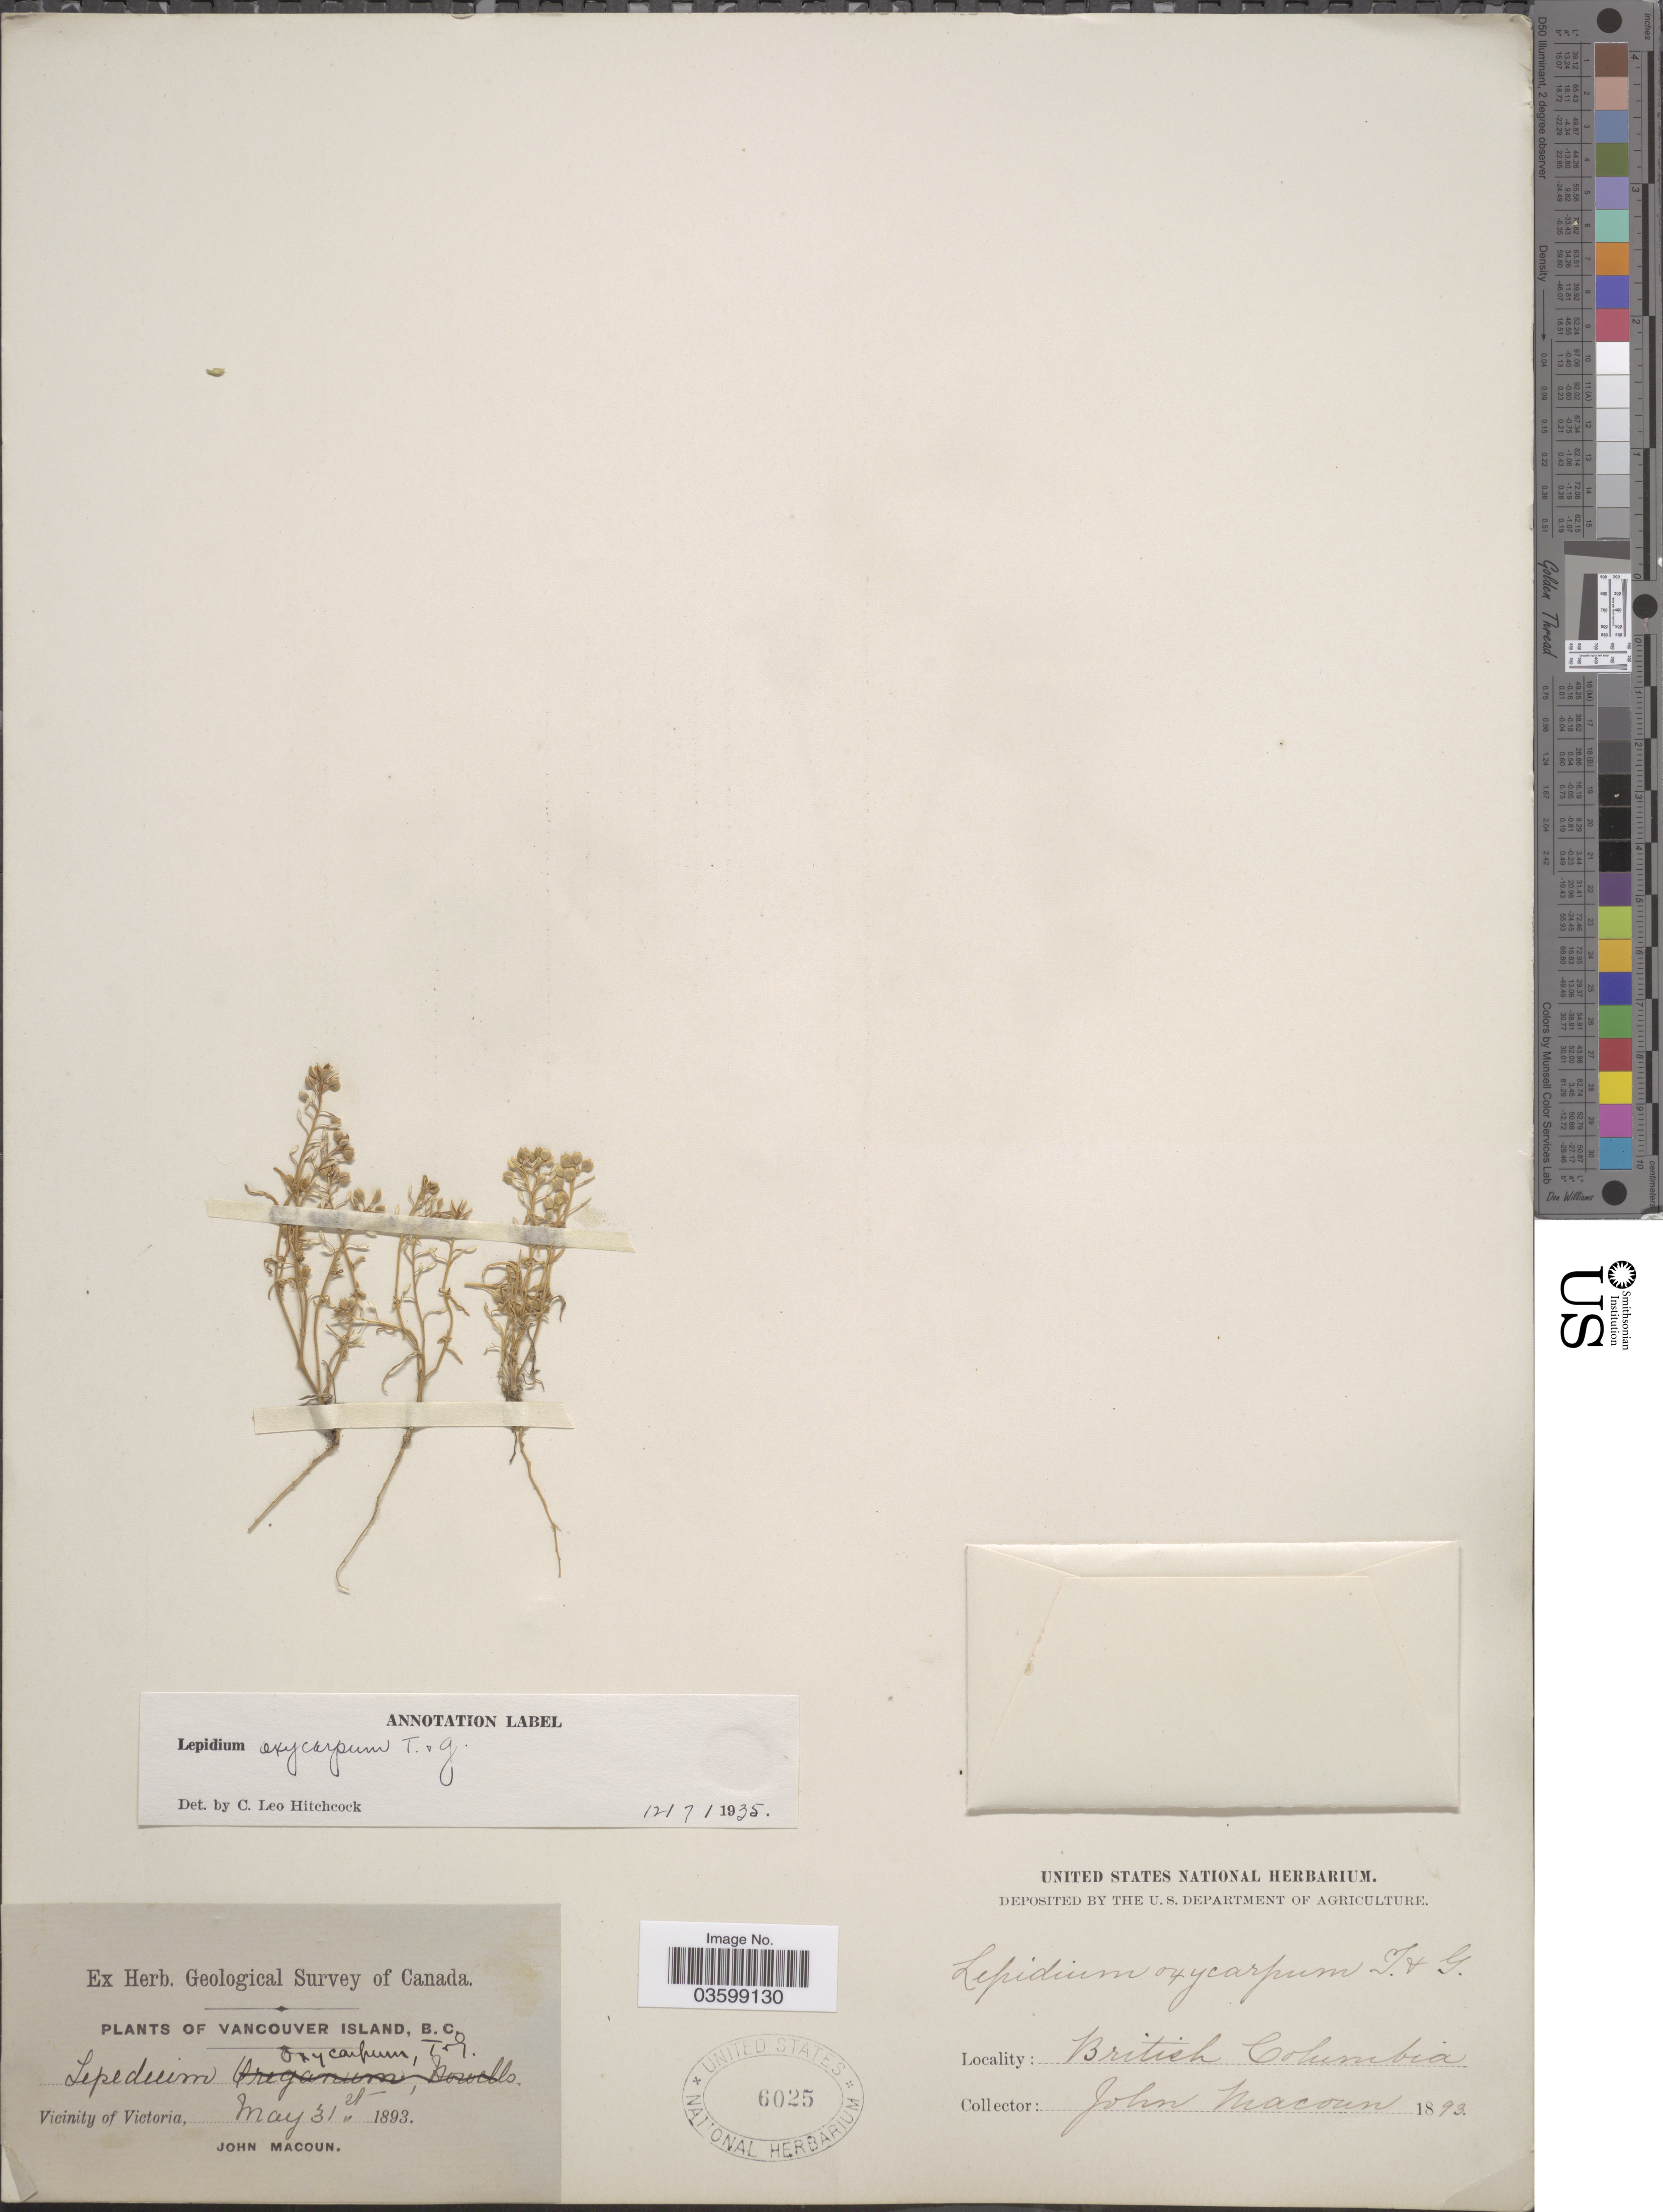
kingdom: Plantae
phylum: Tracheophyta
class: Magnoliopsida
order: Brassicales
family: Brassicaceae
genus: Lepidium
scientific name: Lepidium oxycarpum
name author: Nutt.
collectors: J. Macoun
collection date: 1893-05-31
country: Canada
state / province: British Columbia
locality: Vancouver Island. Vicinity of Victoria.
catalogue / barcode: US 6025